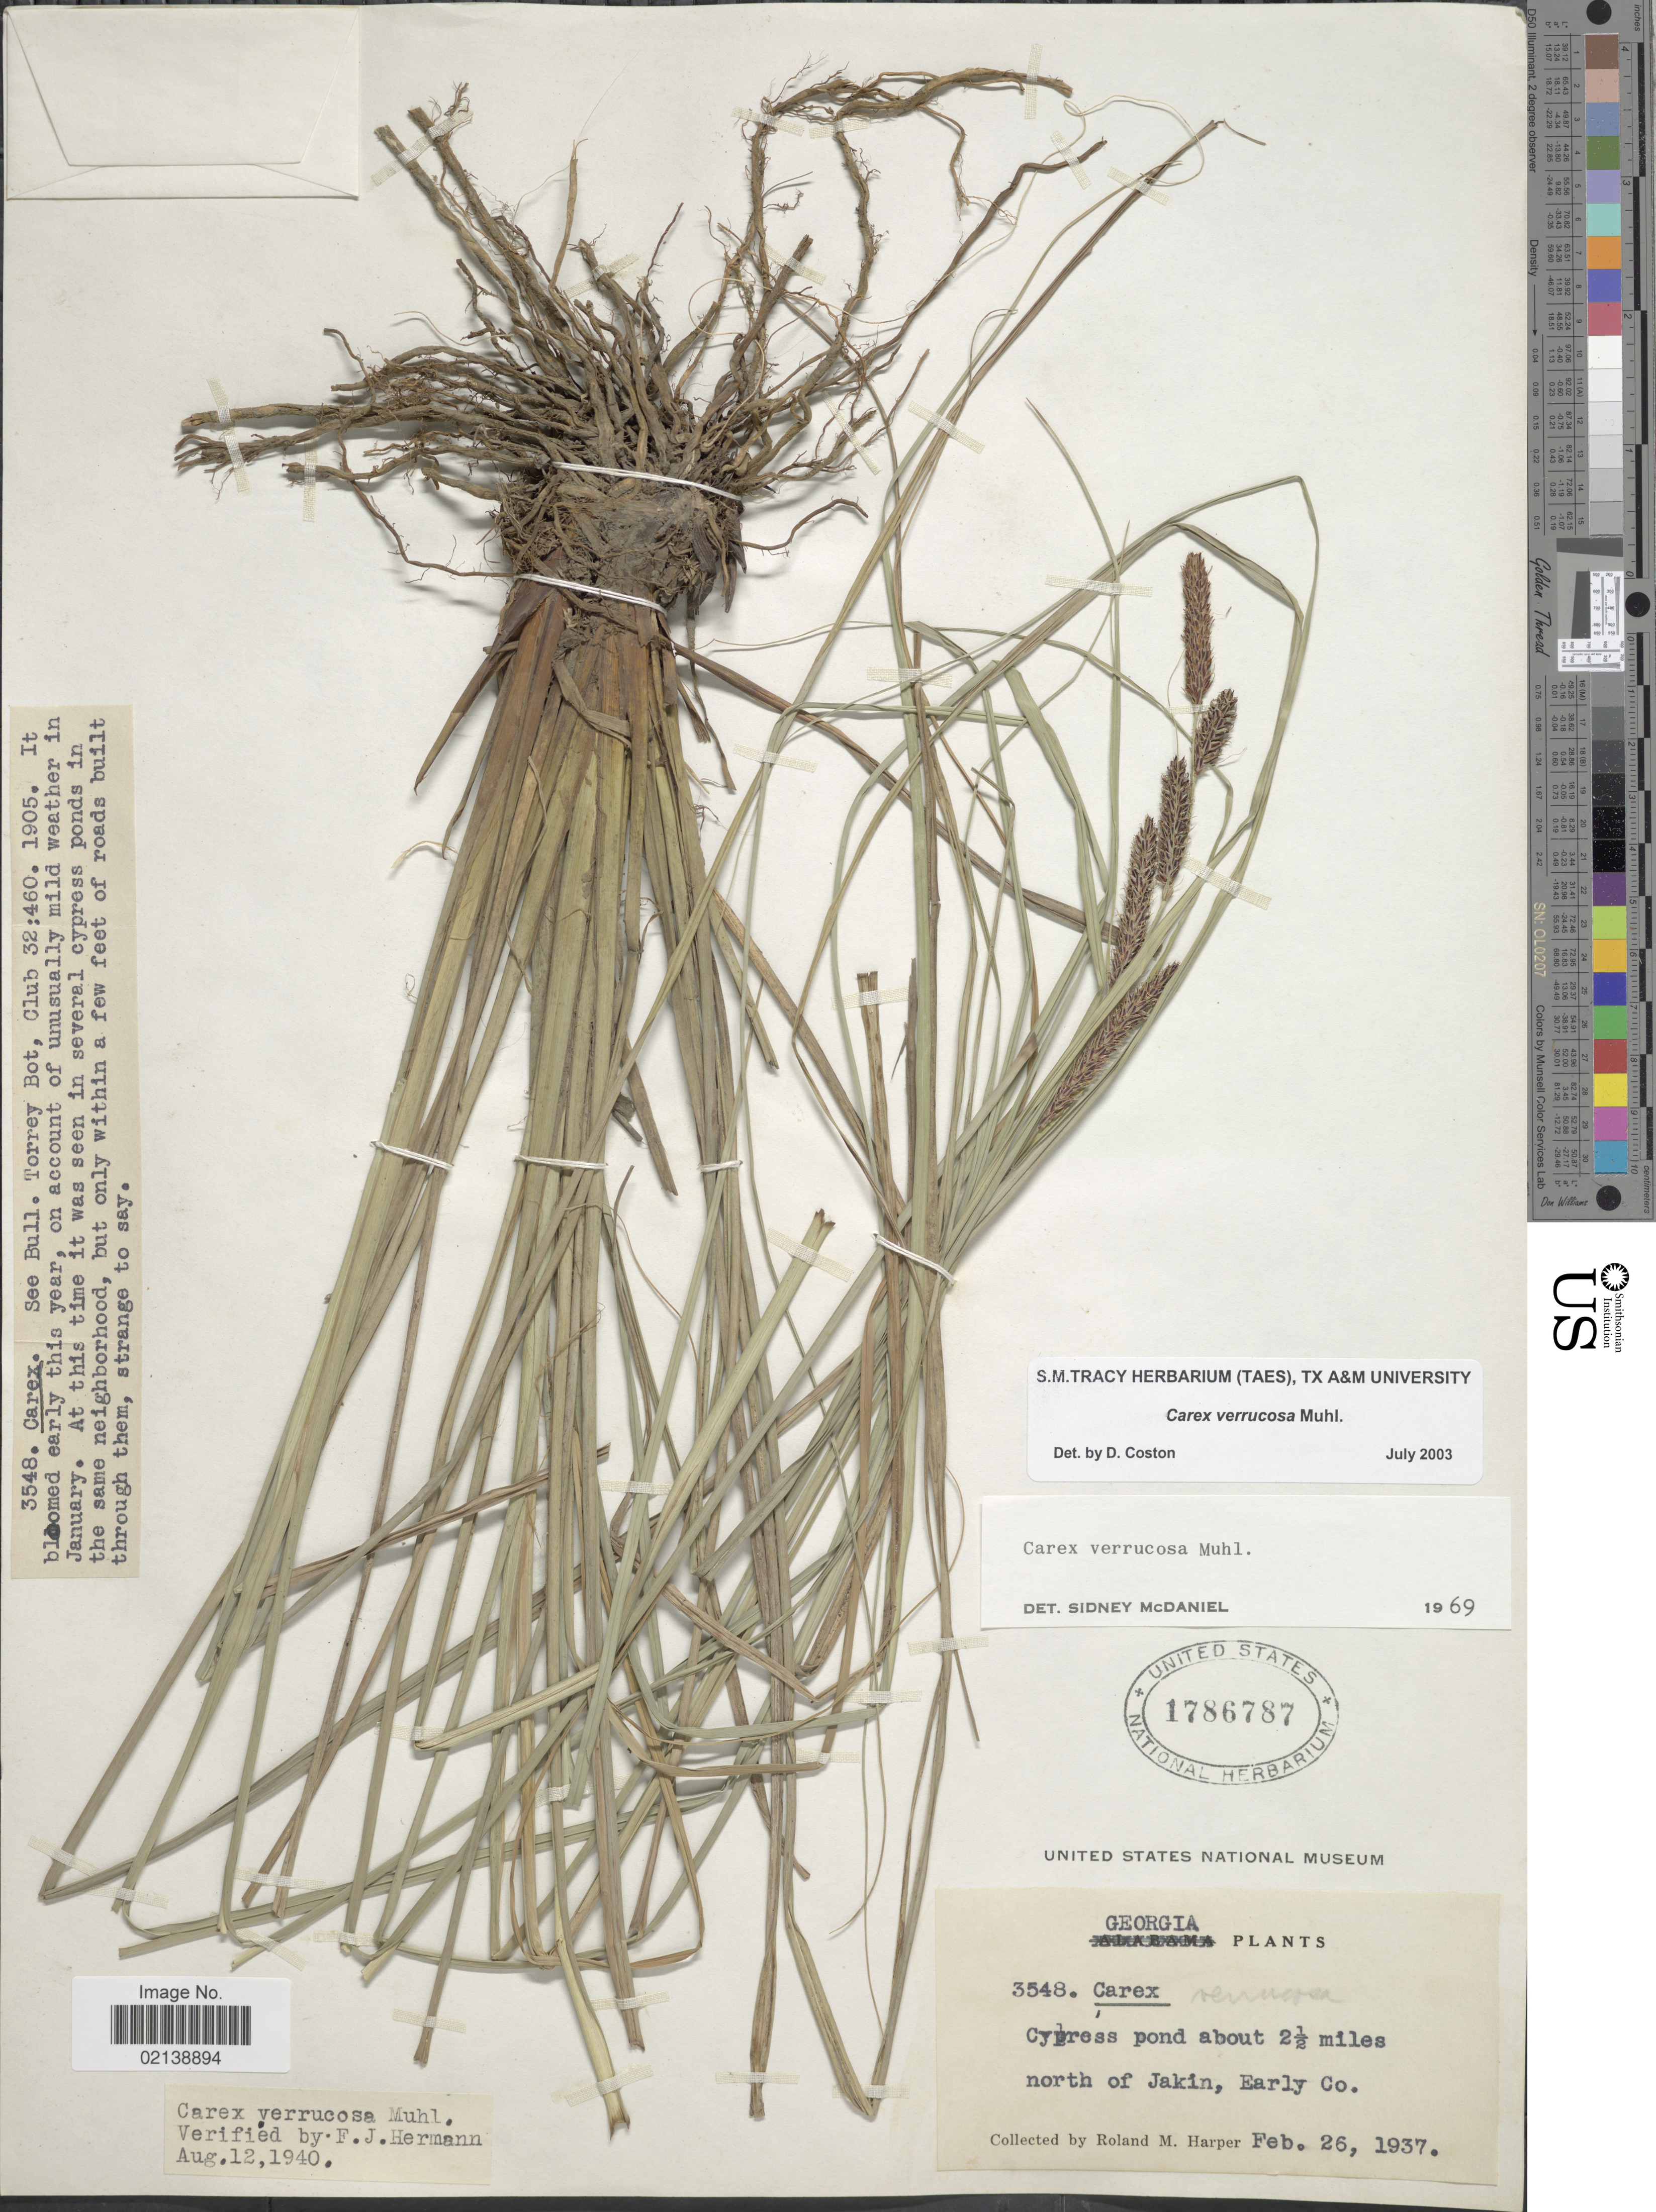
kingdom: Plantae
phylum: Tracheophyta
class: Liliopsida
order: Poales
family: Cyperaceae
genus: Carex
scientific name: Carex verrucosa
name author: Muhl.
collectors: R. M. Harper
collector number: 3548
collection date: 1937-02-26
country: United States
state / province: Georgia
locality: Cypress pond about 2½ miles north of Jakin, Early Co.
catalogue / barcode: US 1786787